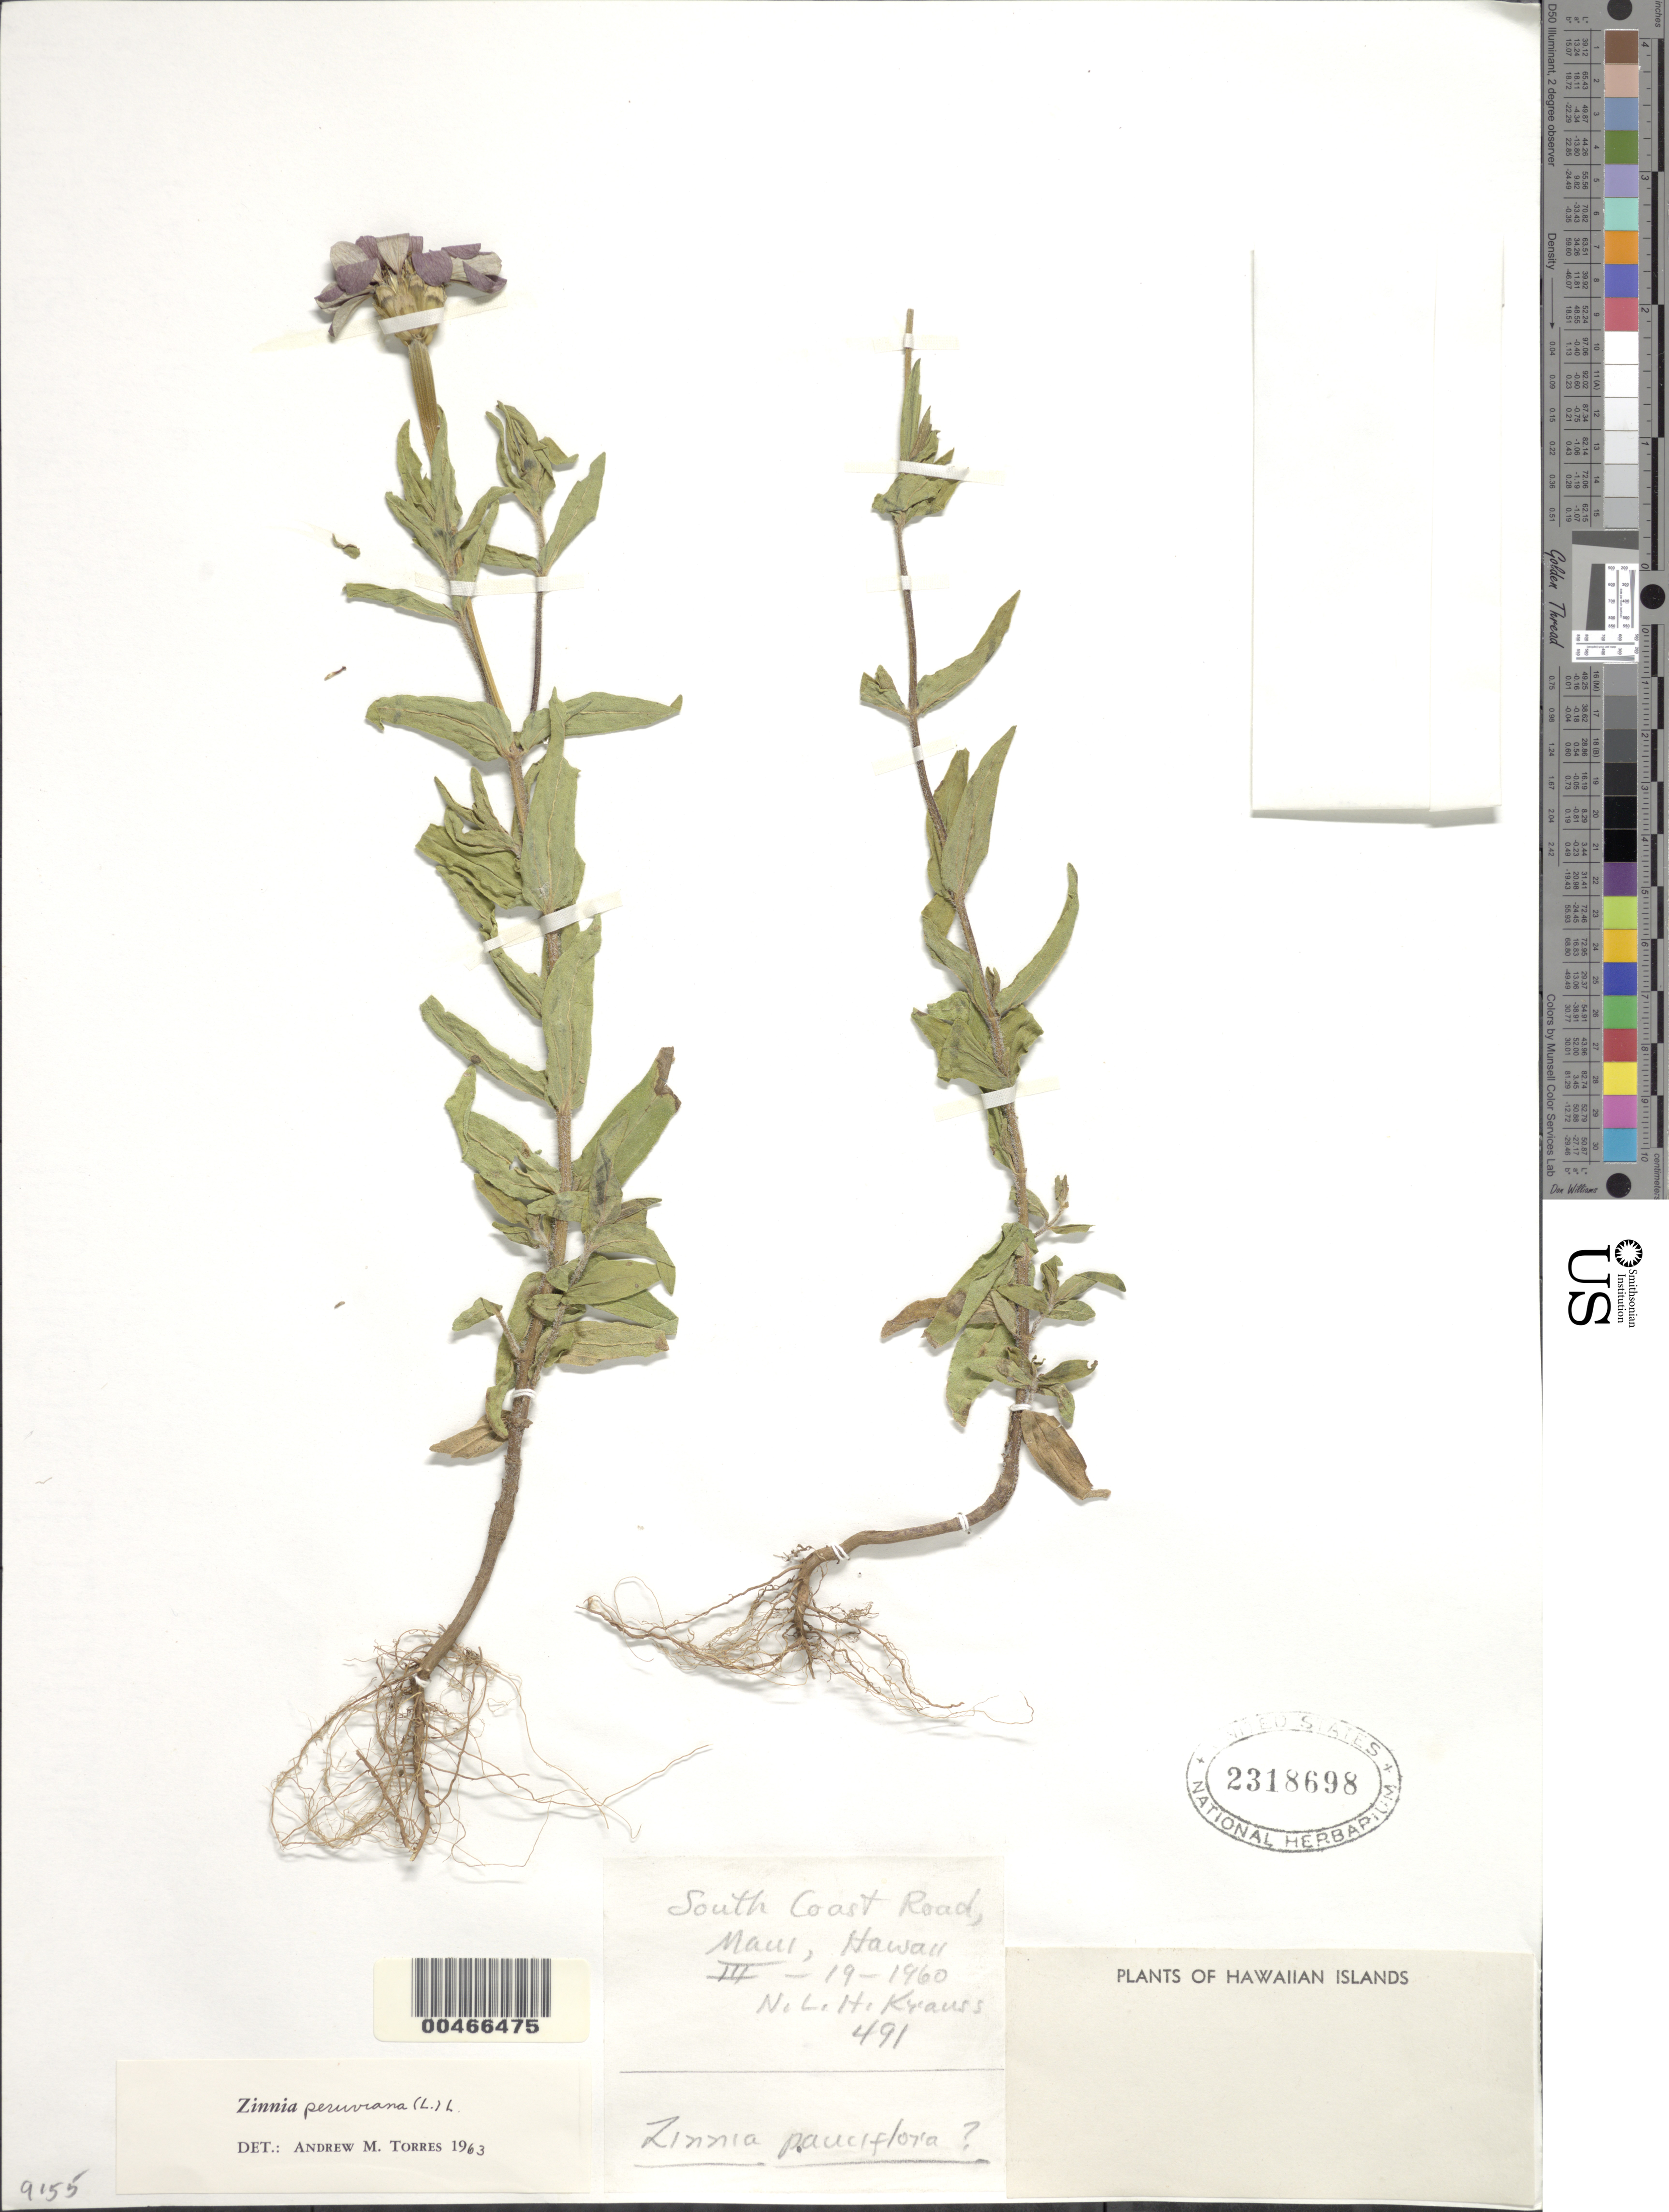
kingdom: Plantae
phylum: Tracheophyta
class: Magnoliopsida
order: Asterales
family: Asteraceae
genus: Zinnia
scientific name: Zinnia peruviana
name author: (L.) L.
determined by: Torres, A. M.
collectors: N. Krauss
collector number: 491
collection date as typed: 19 Mar 1960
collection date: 1960-03-19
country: United States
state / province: Hawaii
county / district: Maui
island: Maui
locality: S Coast Ranch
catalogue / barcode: US 2318698